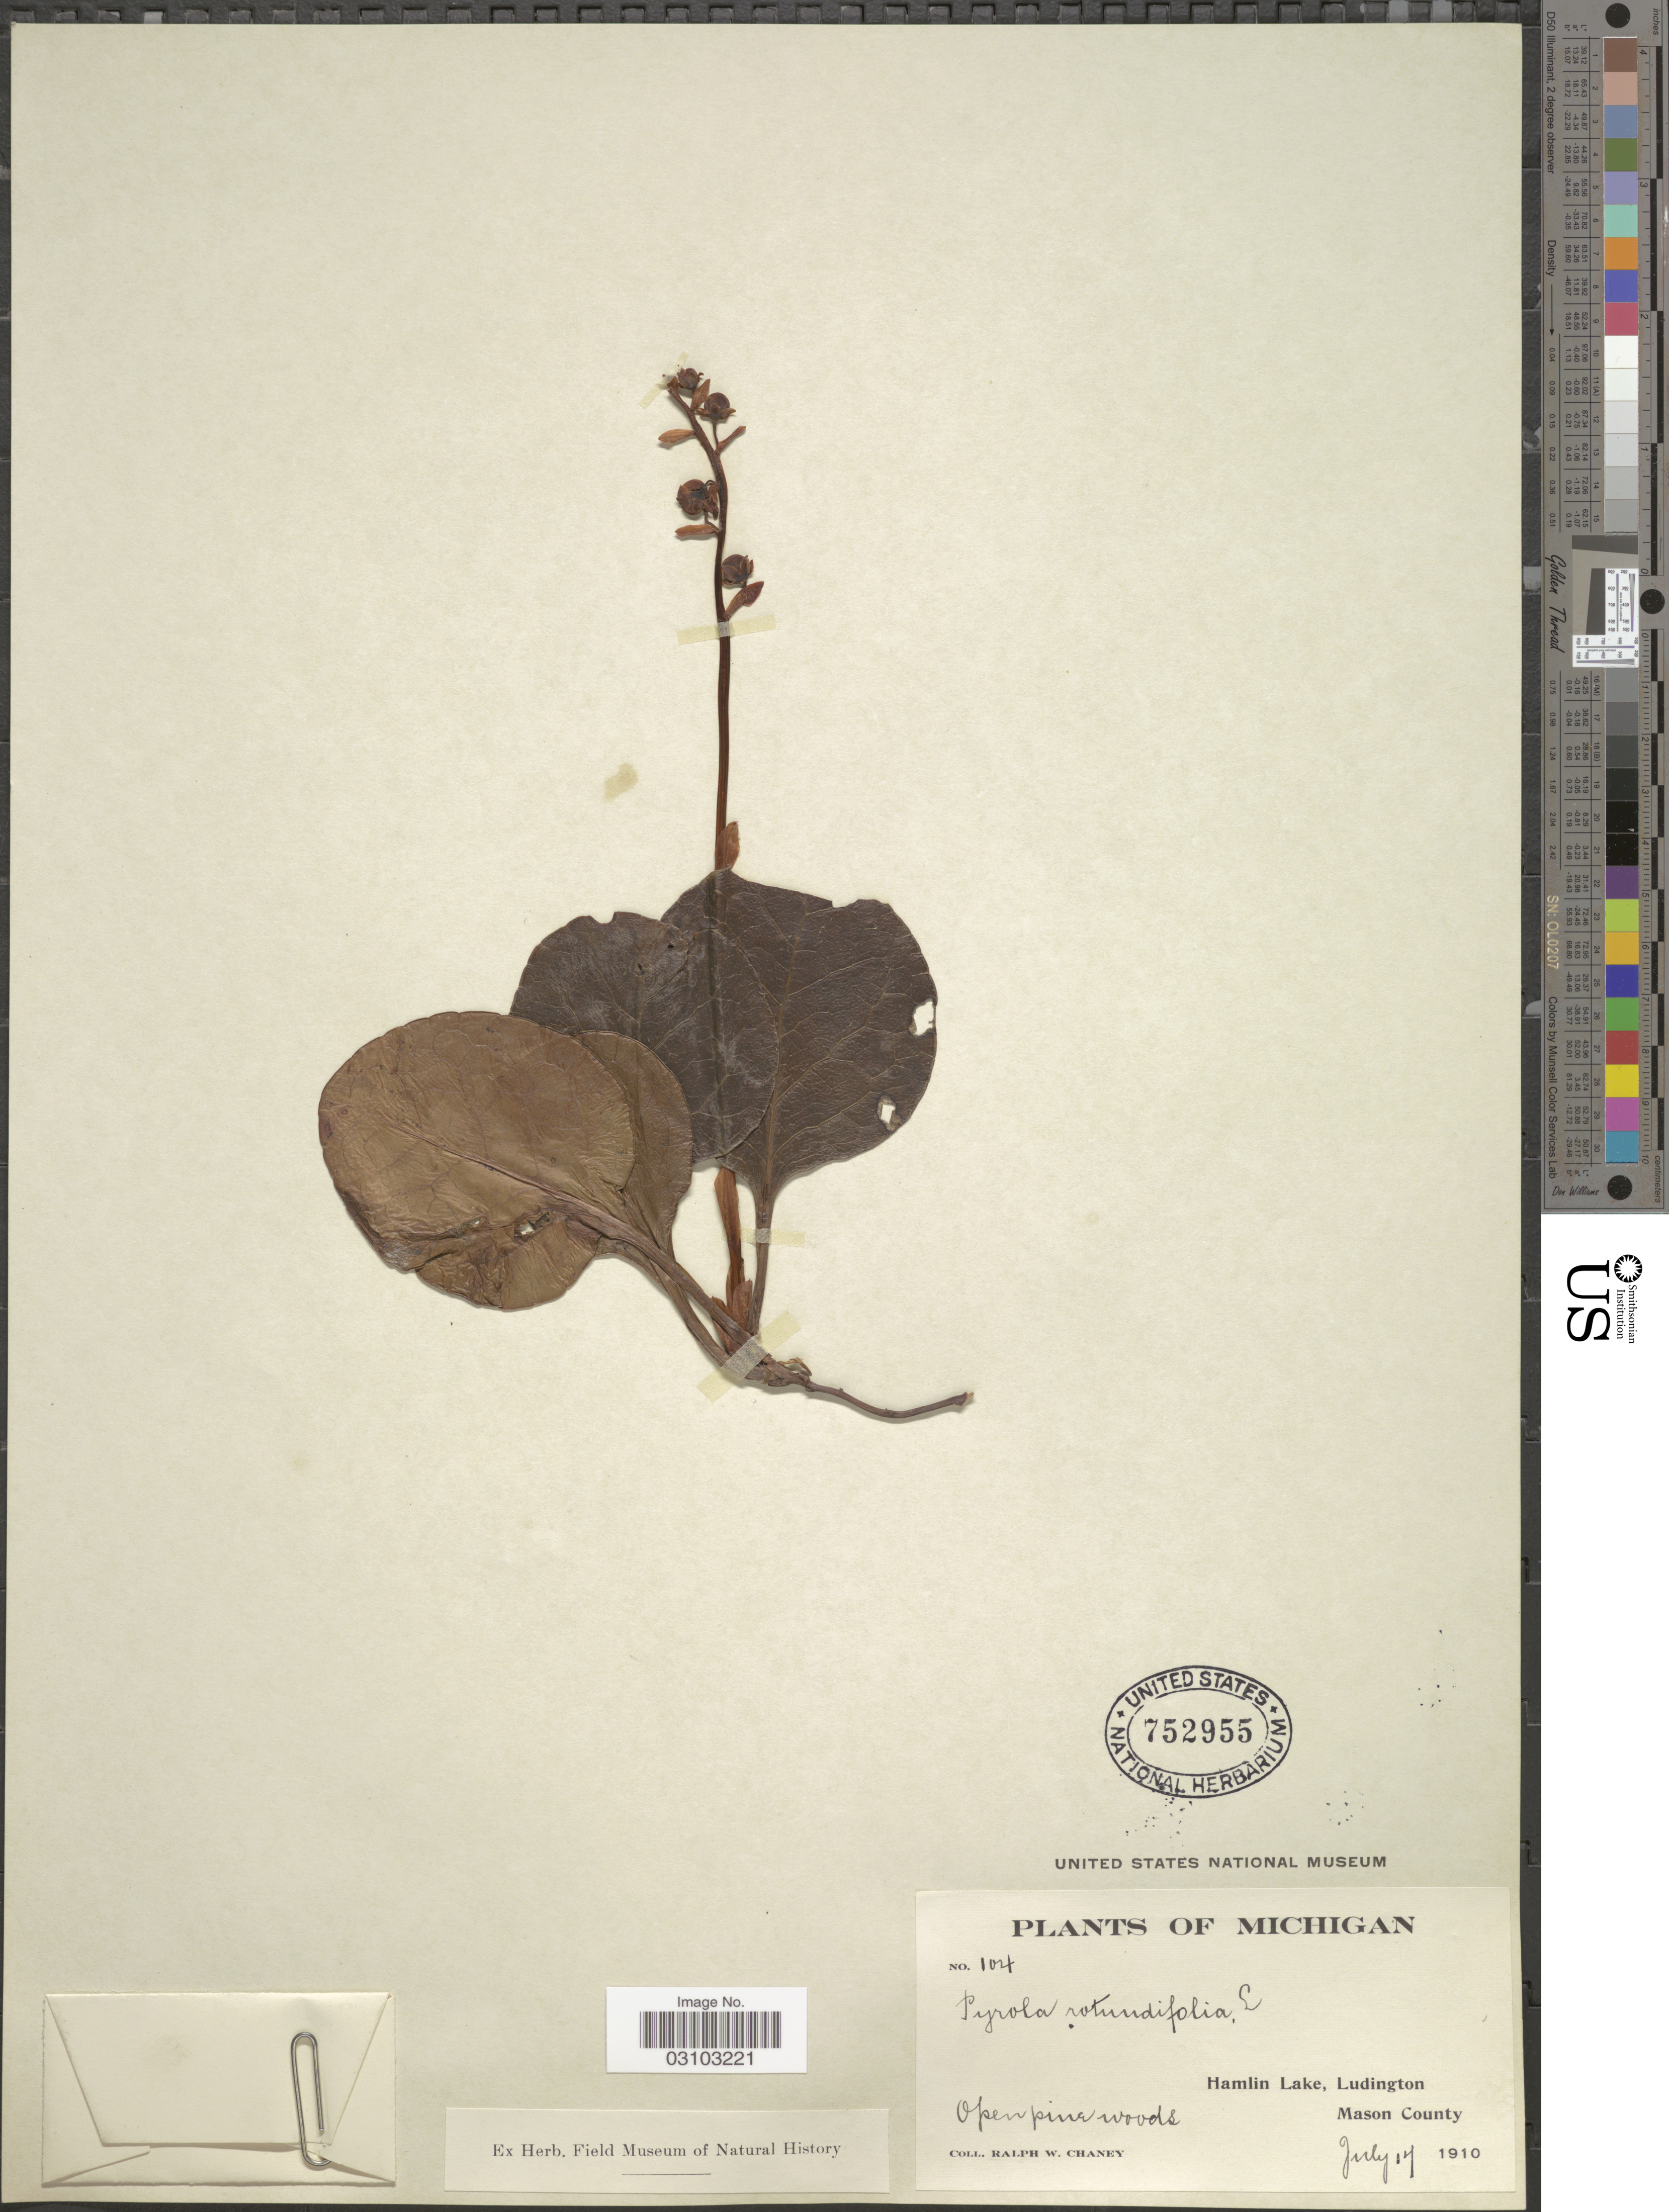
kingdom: Plantae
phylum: Tracheophyta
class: Magnoliopsida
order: Ericales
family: Ericaceae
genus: Pyrola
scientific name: Pyrola americana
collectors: R. Chaney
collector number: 104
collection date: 1910-07-14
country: United States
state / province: Michigan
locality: Hamline Lake, Ludington, Mason County.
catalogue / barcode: US 752955